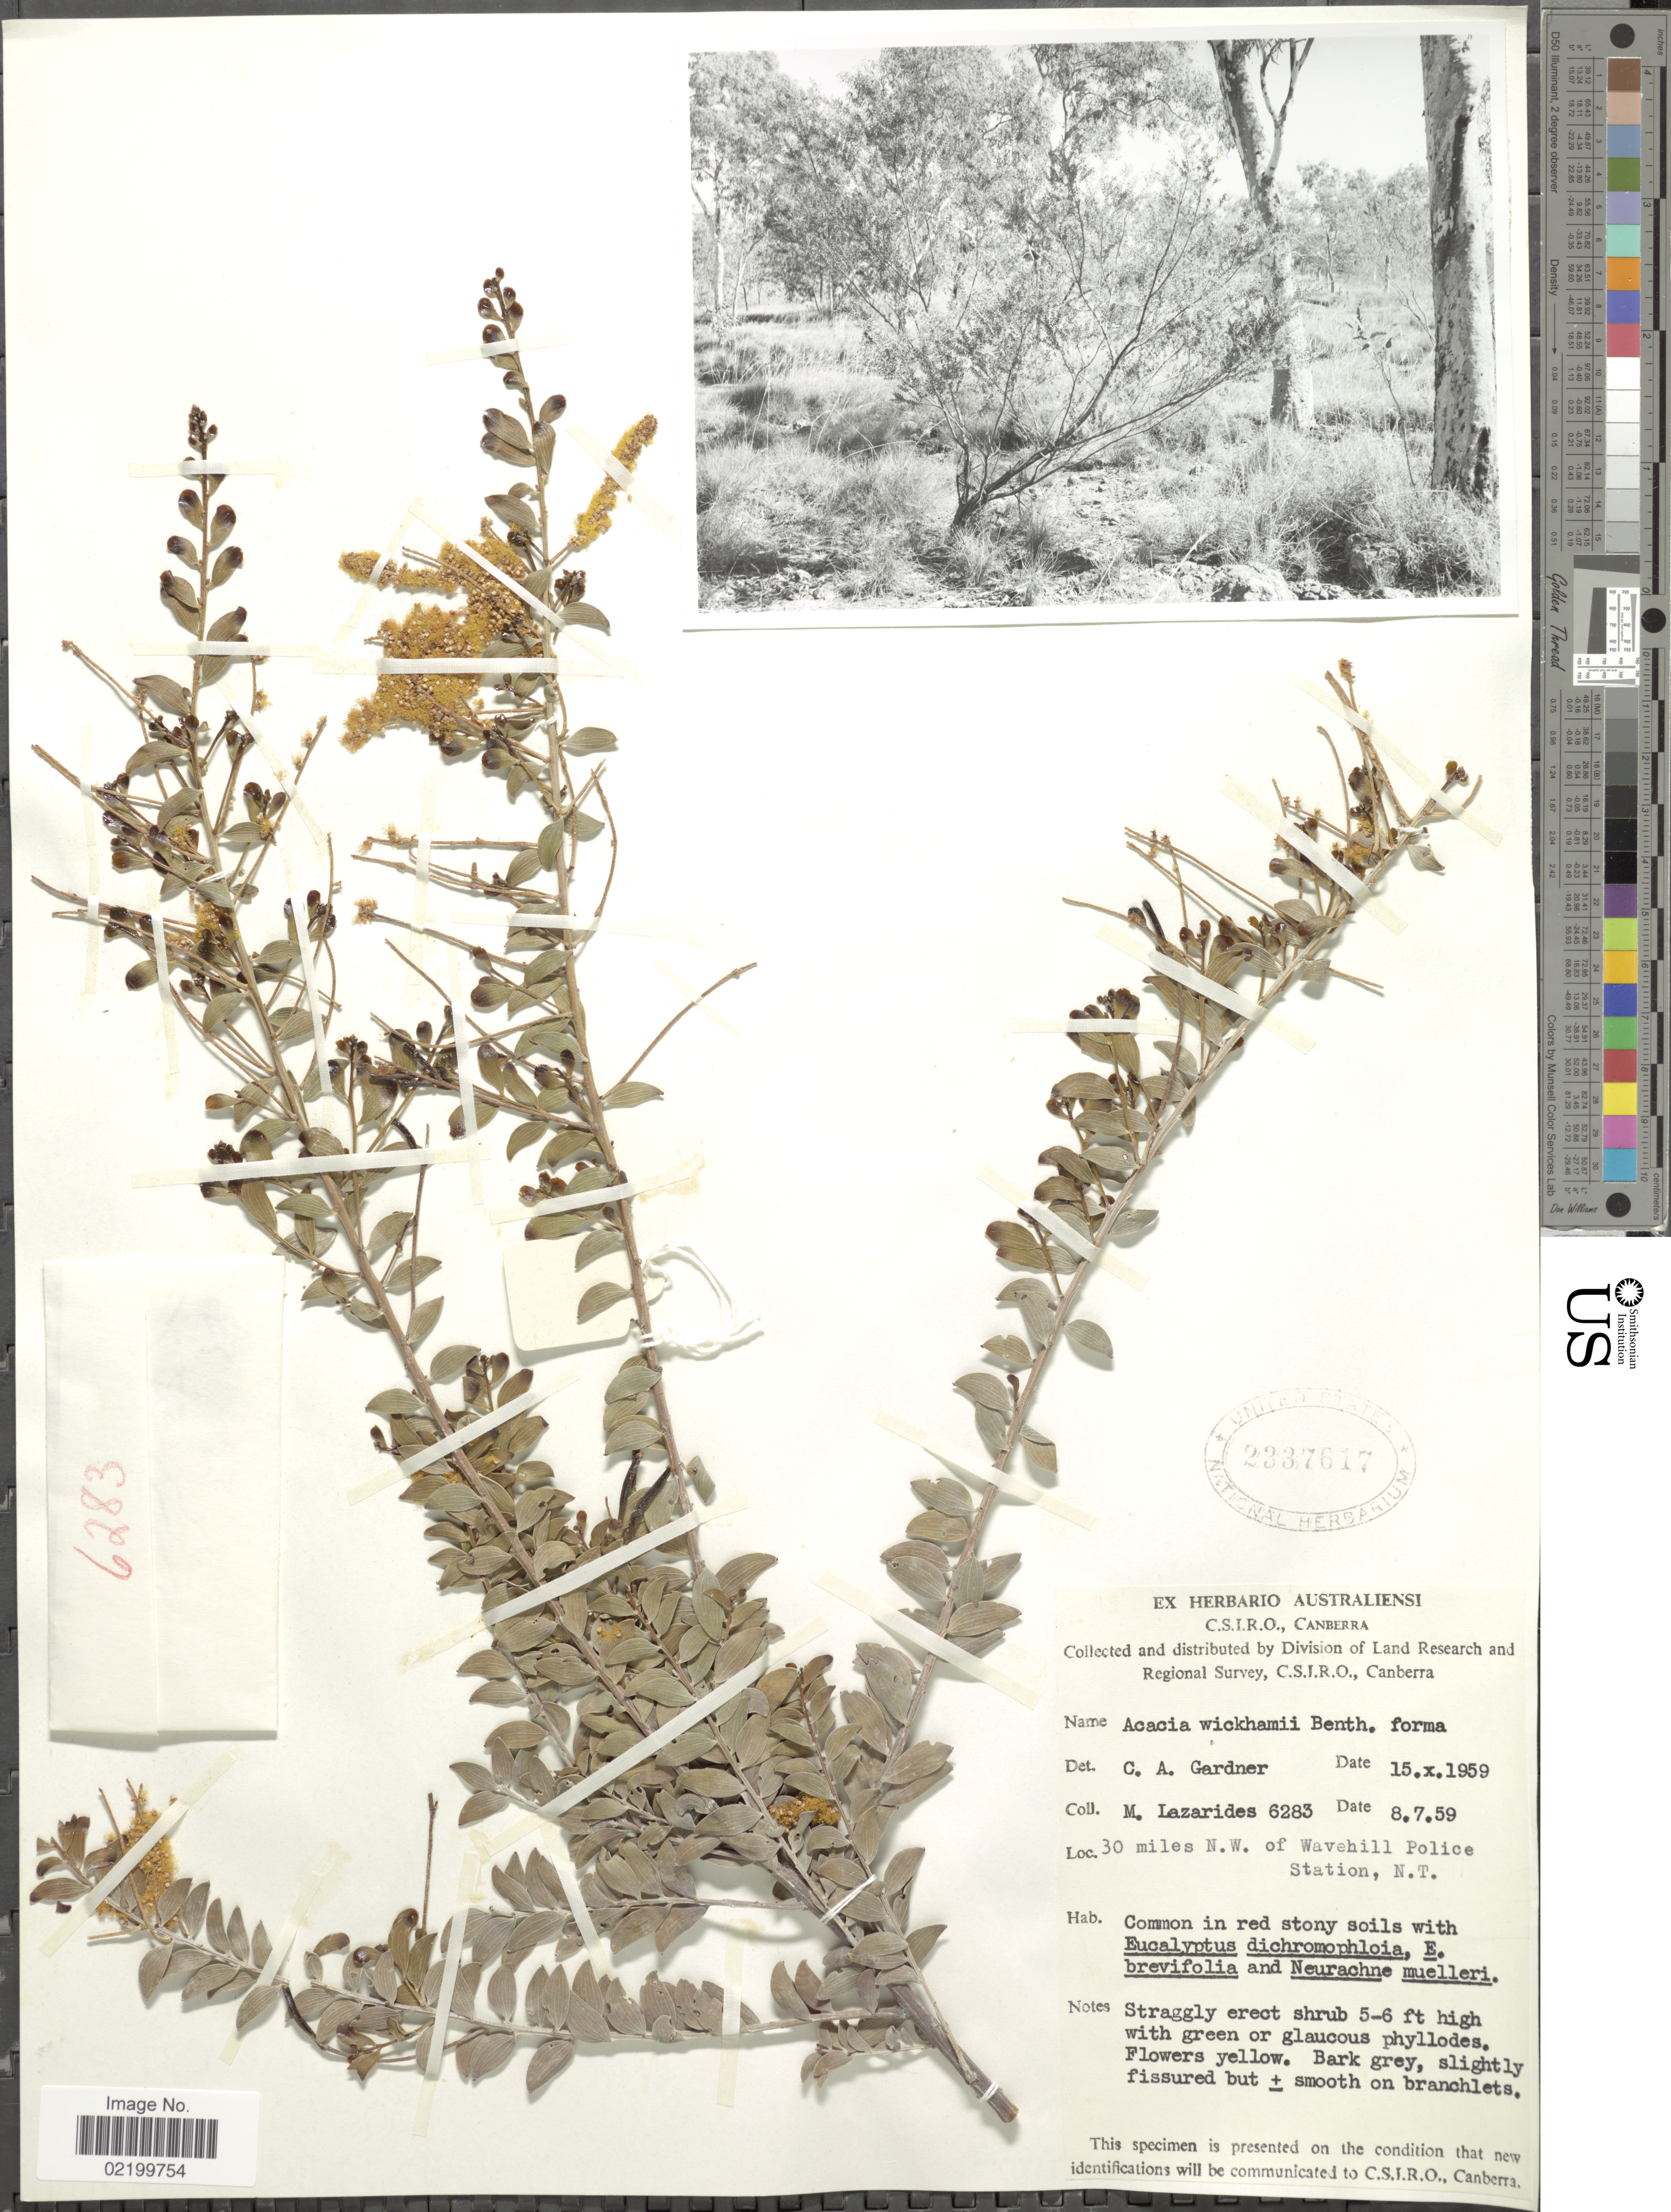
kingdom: Plantae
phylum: Tracheophyta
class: Magnoliopsida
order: Fabales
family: Fabaceae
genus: Acacia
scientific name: Acacia wickhami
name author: Benth.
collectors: M. Lazarides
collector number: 6283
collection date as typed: Transcribed d/m/y: 8/7/59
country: Australia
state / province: Northern Territory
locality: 30 miles N.W. of Wavehill Police Station, N.T.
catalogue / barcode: US 2337617